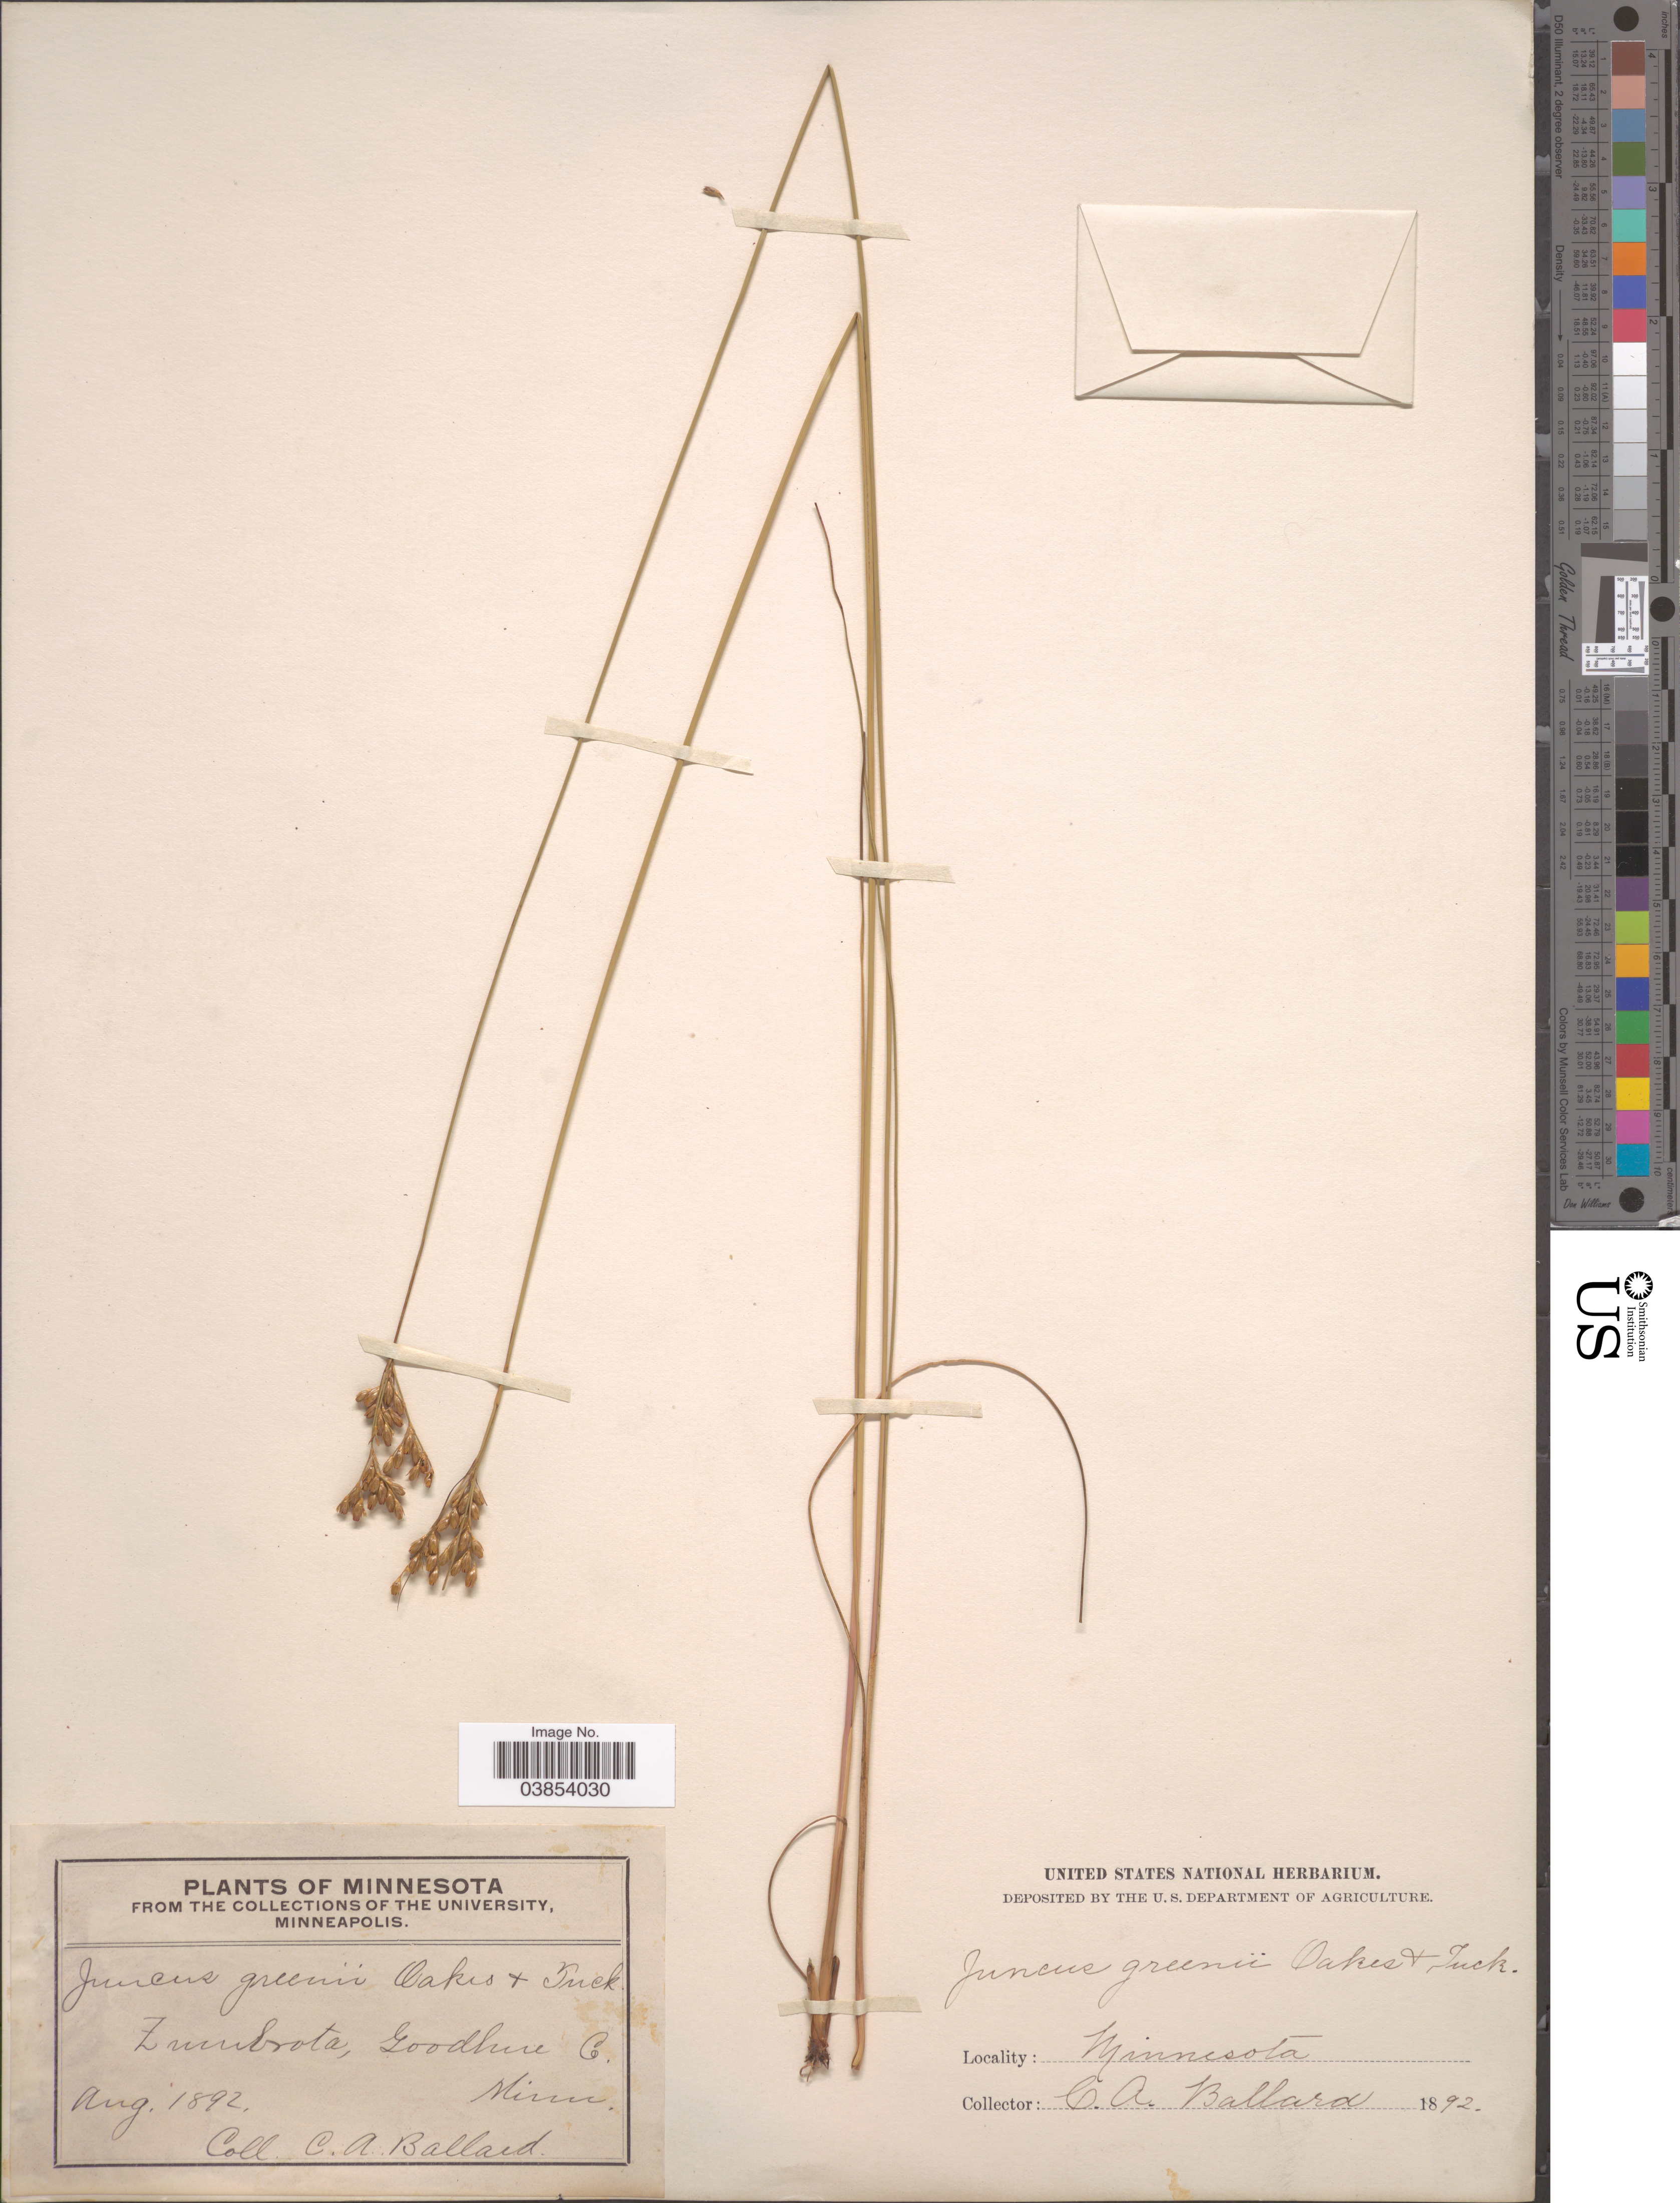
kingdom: Plantae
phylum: Tracheophyta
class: Liliopsida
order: Poales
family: Juncaceae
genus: Juncus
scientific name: Juncus greenei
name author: Oakes & Tuck.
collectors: C. A. Ballard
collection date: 1892-08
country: United States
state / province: Minnesota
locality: Zumbrota, Goodhue Co.